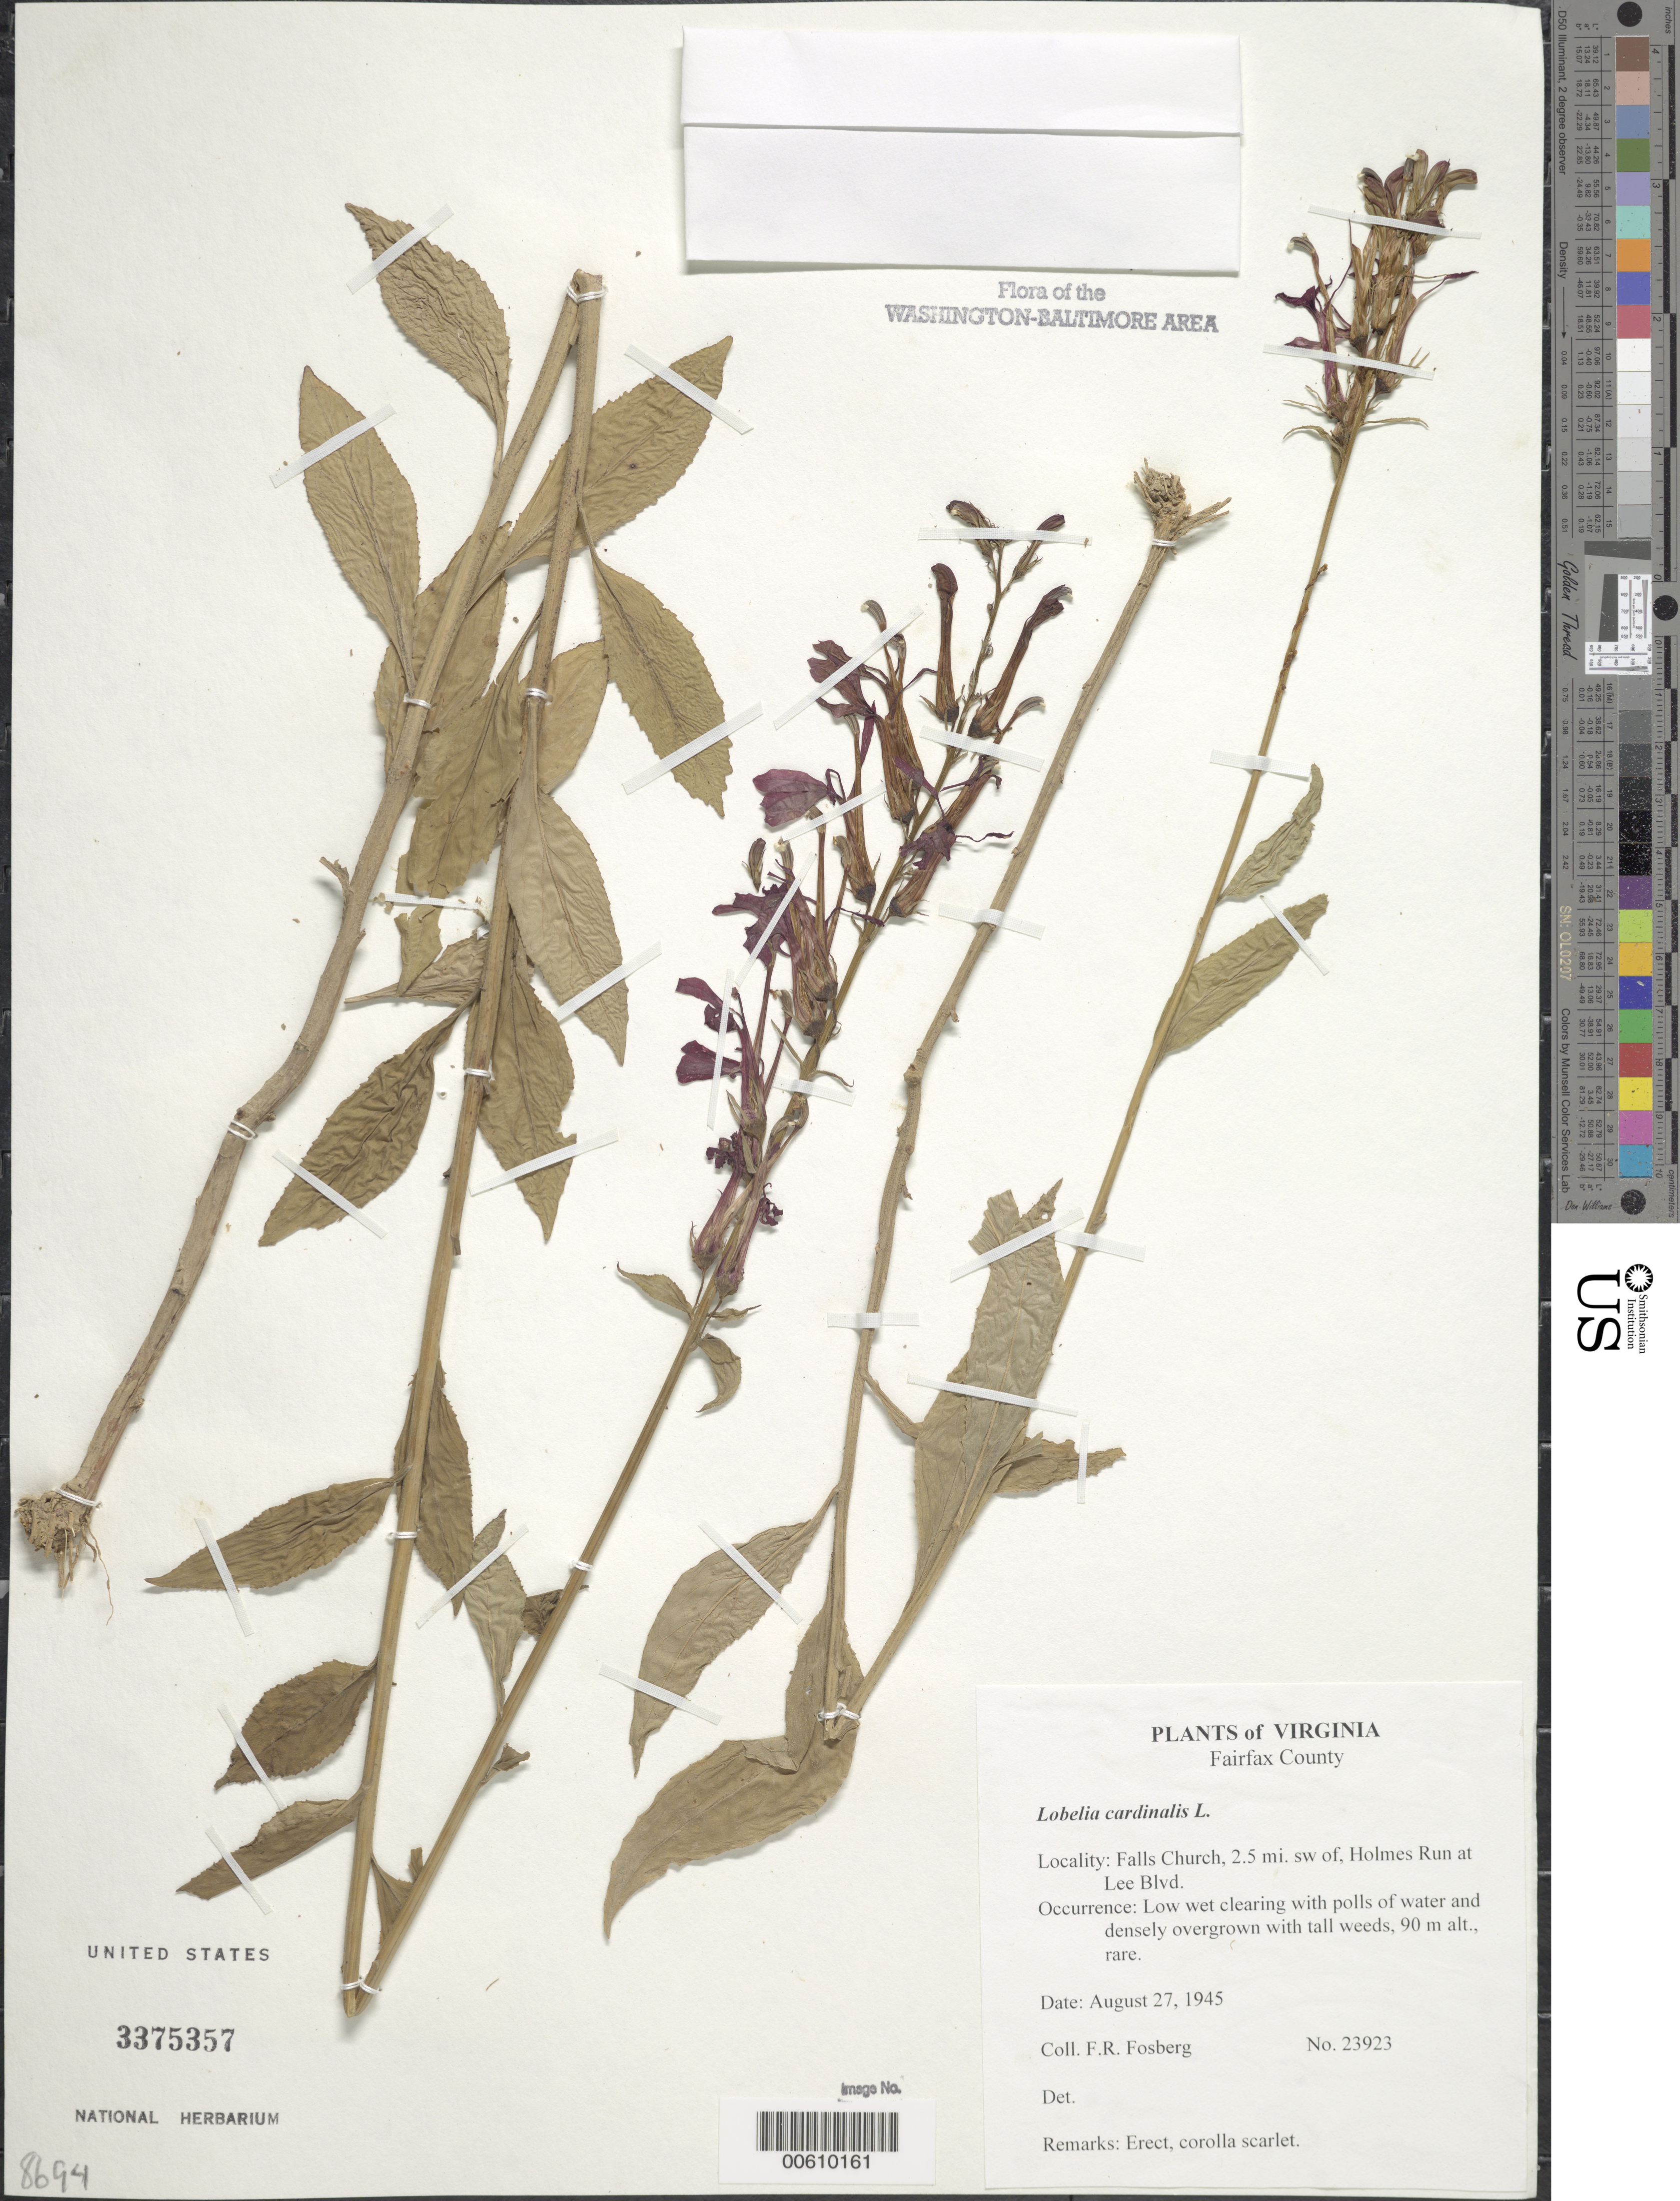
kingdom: Plantae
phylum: Tracheophyta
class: Magnoliopsida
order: Asterales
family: Campanulaceae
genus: Lobelia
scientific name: Lobelia cardinalis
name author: L.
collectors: F. R. Fosberg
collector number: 23923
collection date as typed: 27 Aug 1945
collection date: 1945-08-27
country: United States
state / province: Virginia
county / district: Fairfax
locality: Falls Church, 2.5 mi. sw of, Holmes Run at Lee Blvd.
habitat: Low wet clearing with pools of water and densely overgrown with tall weeds, 90 m alt., rare.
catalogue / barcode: US 3375357